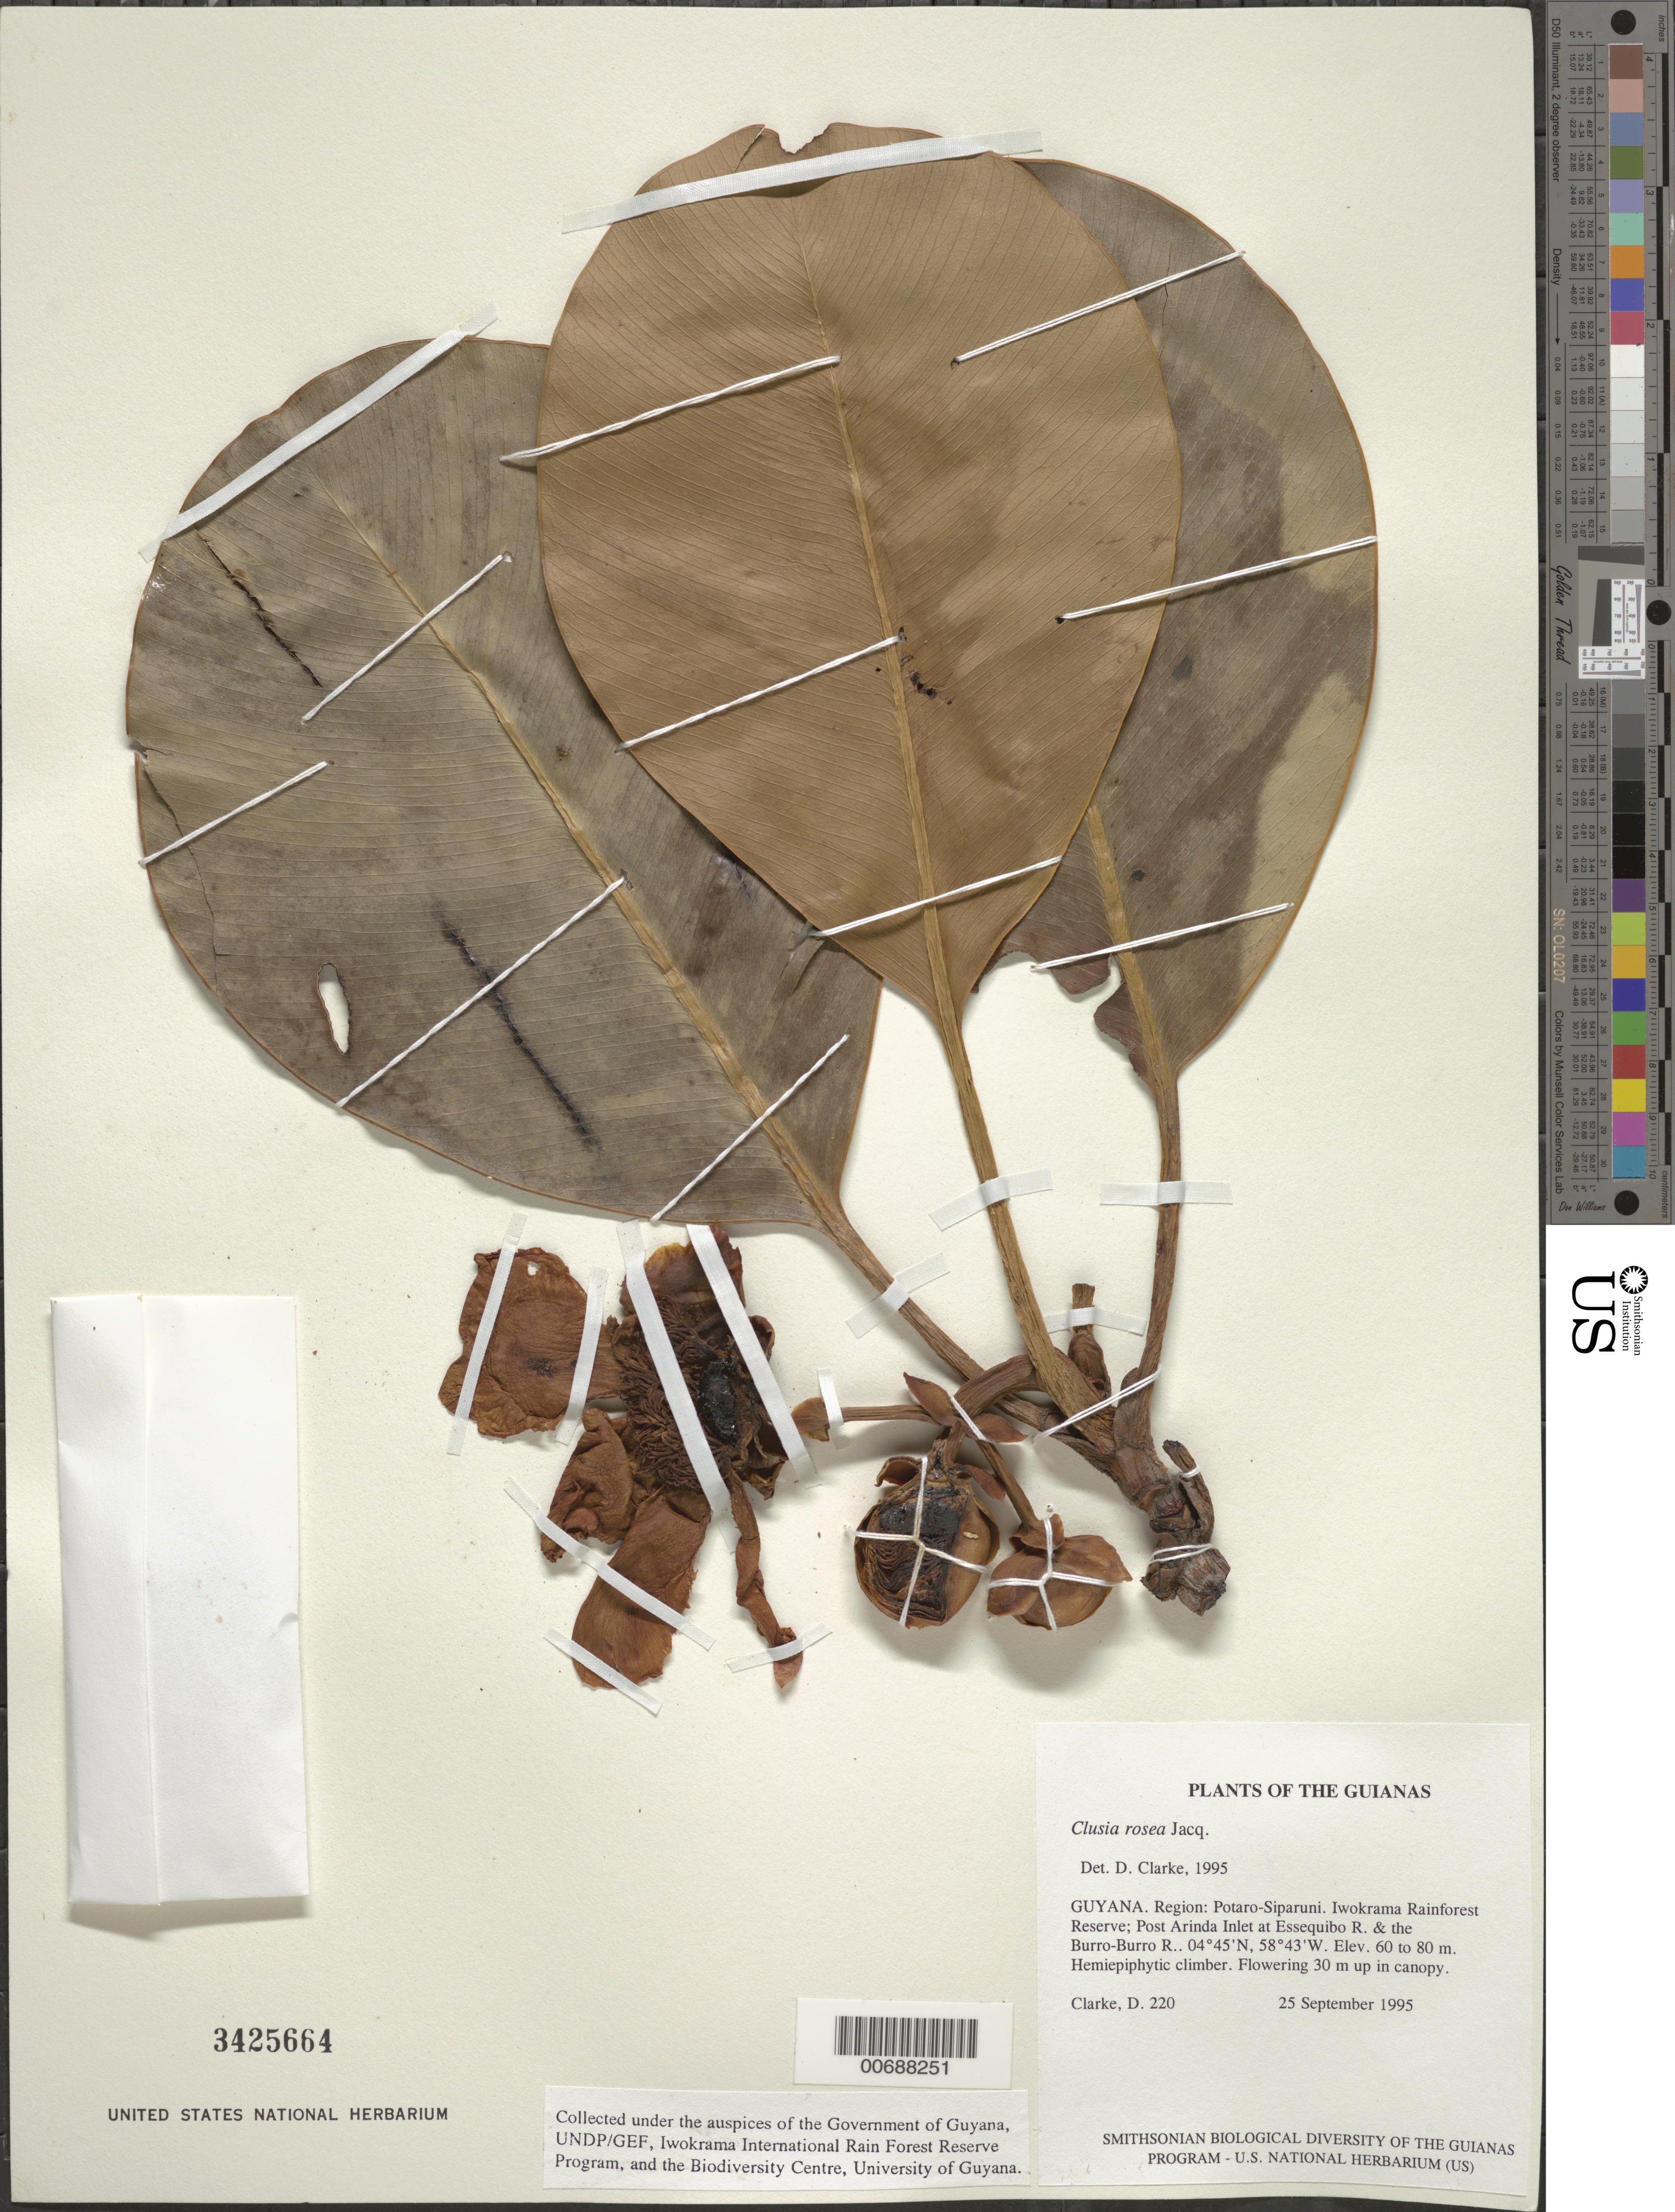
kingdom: Plantae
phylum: Tracheophyta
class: Magnoliopsida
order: Malpighiales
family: Clusiaceae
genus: Clusia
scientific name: Clusia grandiflora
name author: Splitg.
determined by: Pipoly, J. J., III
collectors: H. D. Clarke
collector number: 220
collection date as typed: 25 September 1995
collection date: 1995-09-25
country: Guyana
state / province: Potaro-Siparuni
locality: Iwokrama Rainforest Reserve; Post Arinda Inlet at Essequibo R. & the Burro-Burro R.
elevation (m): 60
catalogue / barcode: US 3425664